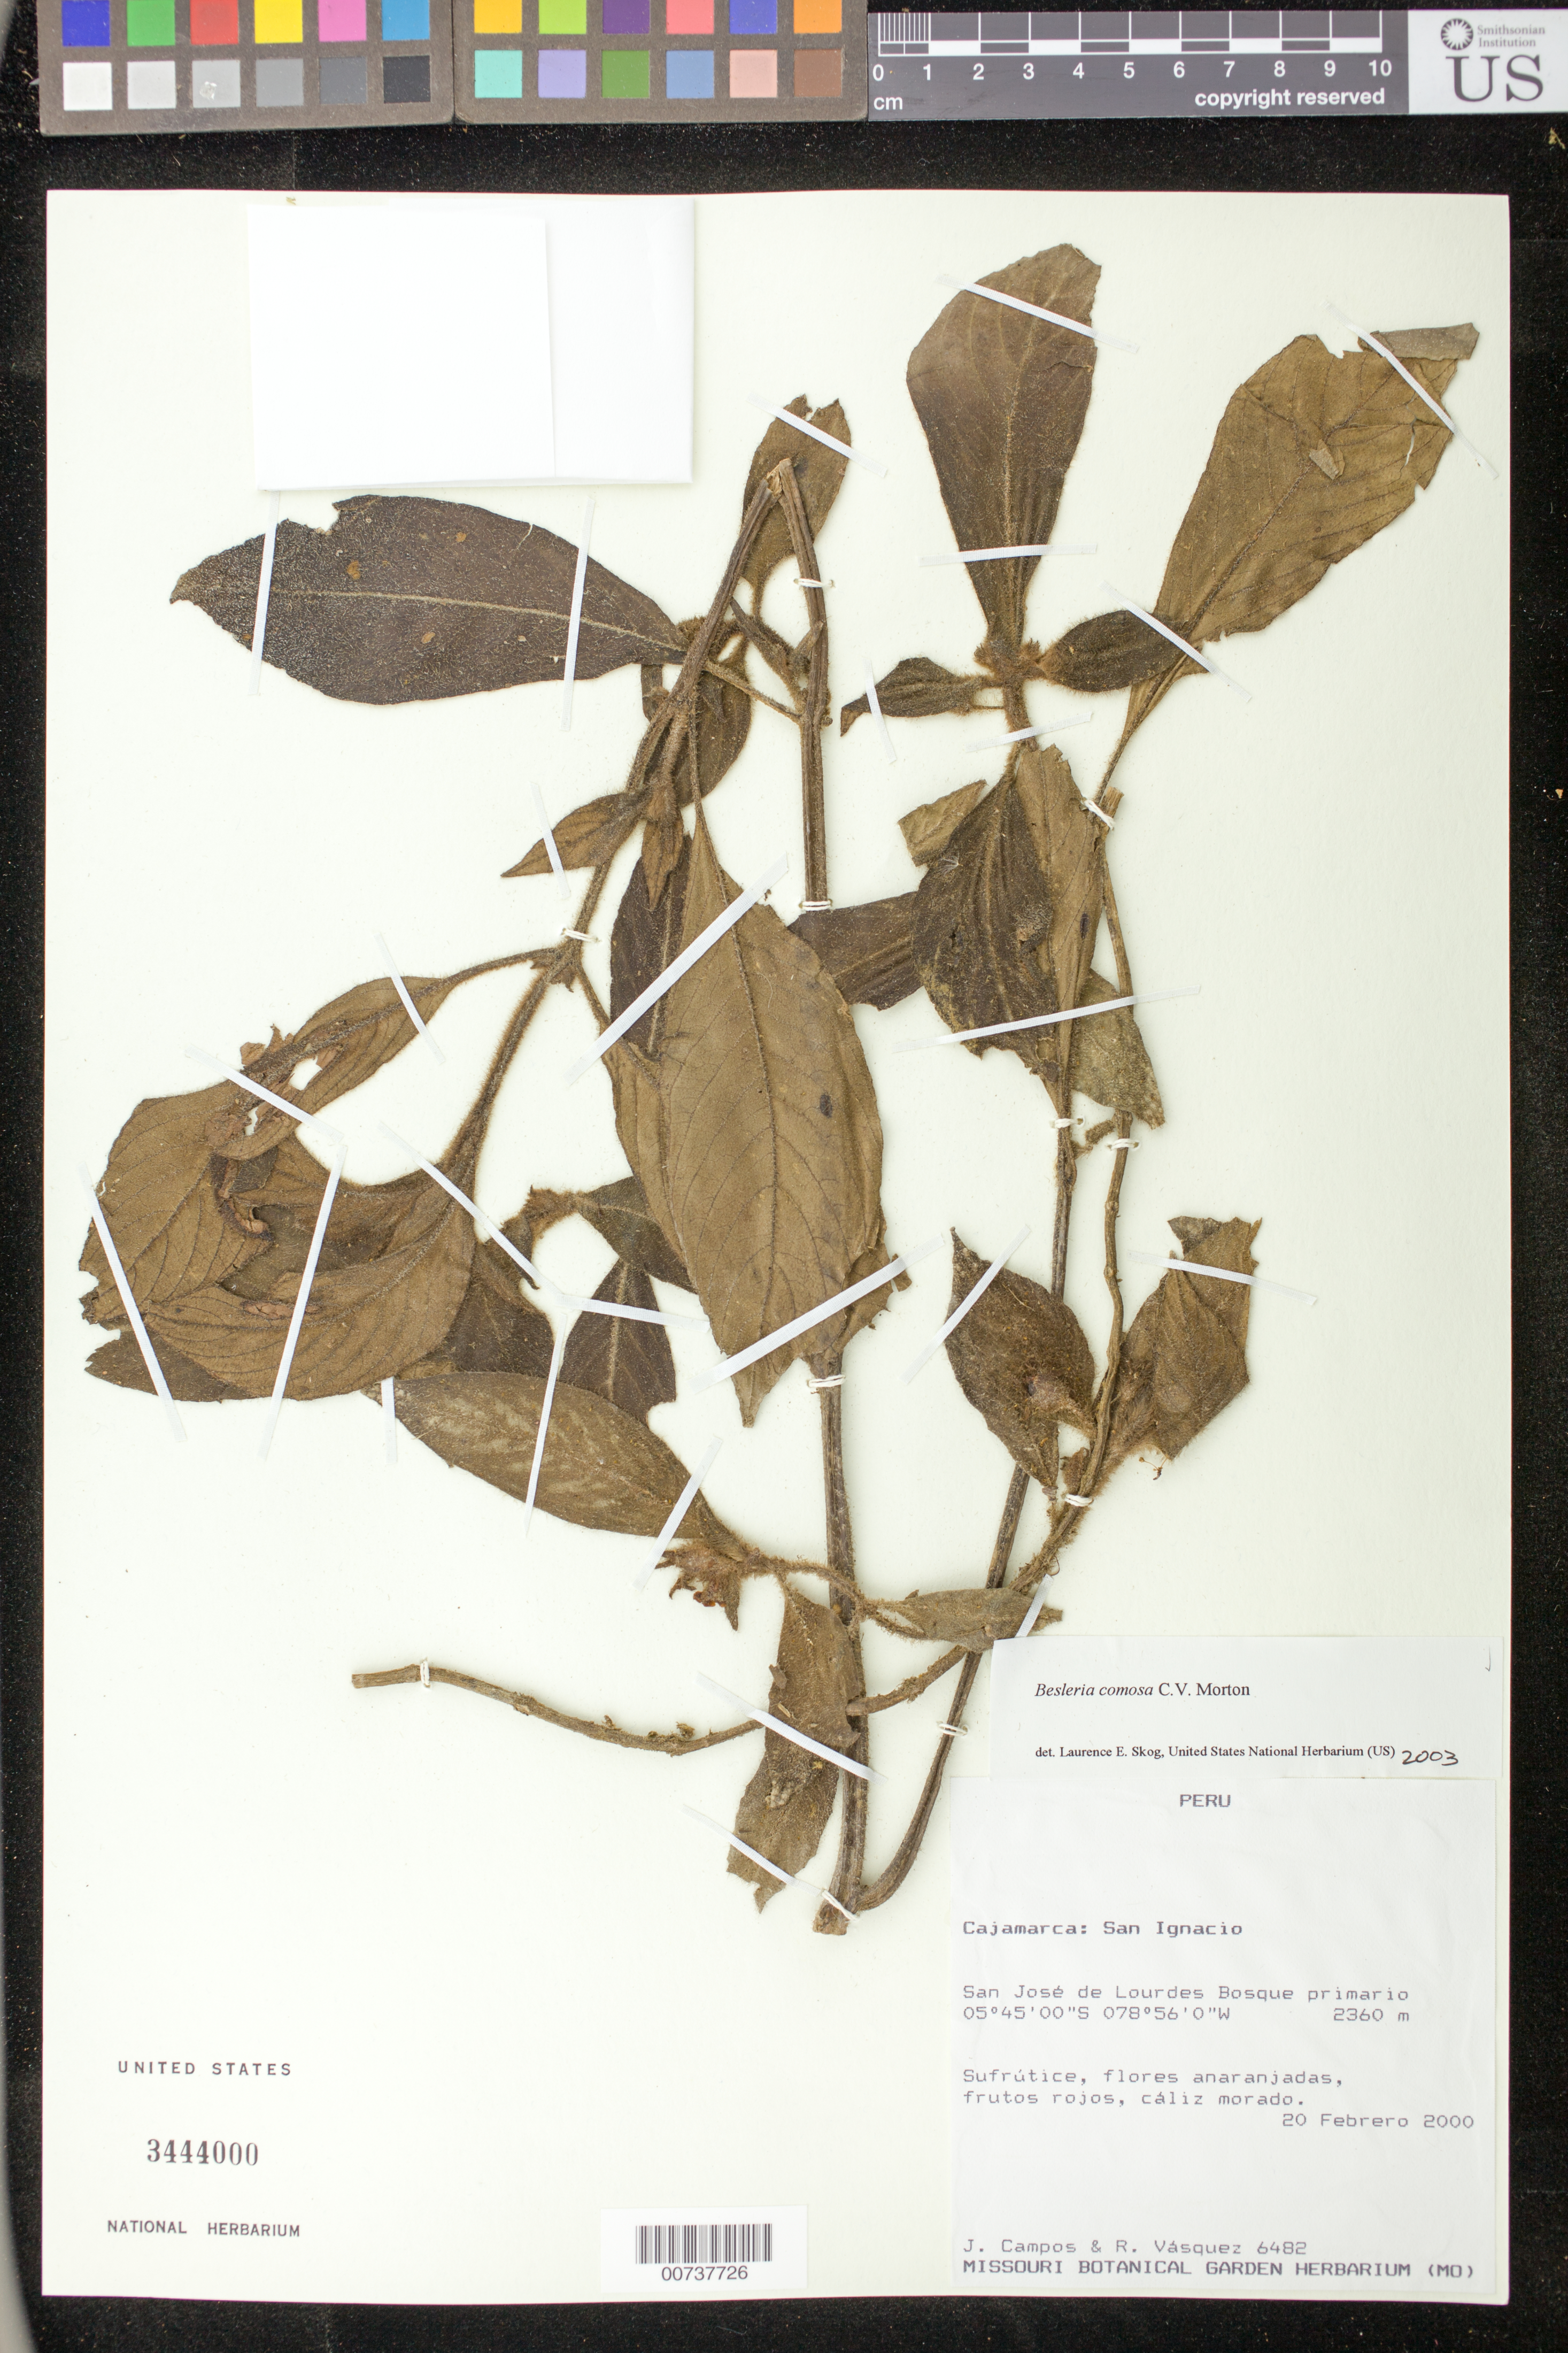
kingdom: Plantae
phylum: Tracheophyta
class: Magnoliopsida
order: Lamiales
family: Gesneriaceae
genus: Besleria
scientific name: Besleria comosa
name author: C.V. Morton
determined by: Skog, Laurence E.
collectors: J. Campos & R. Vásquez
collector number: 6482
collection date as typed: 20 Feb 2000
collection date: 2000-02-20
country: Peru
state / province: Cajamarca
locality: Prov. San Ignacio, San José de Lourdes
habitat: Bosque secundario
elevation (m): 2360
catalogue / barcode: US 3444000